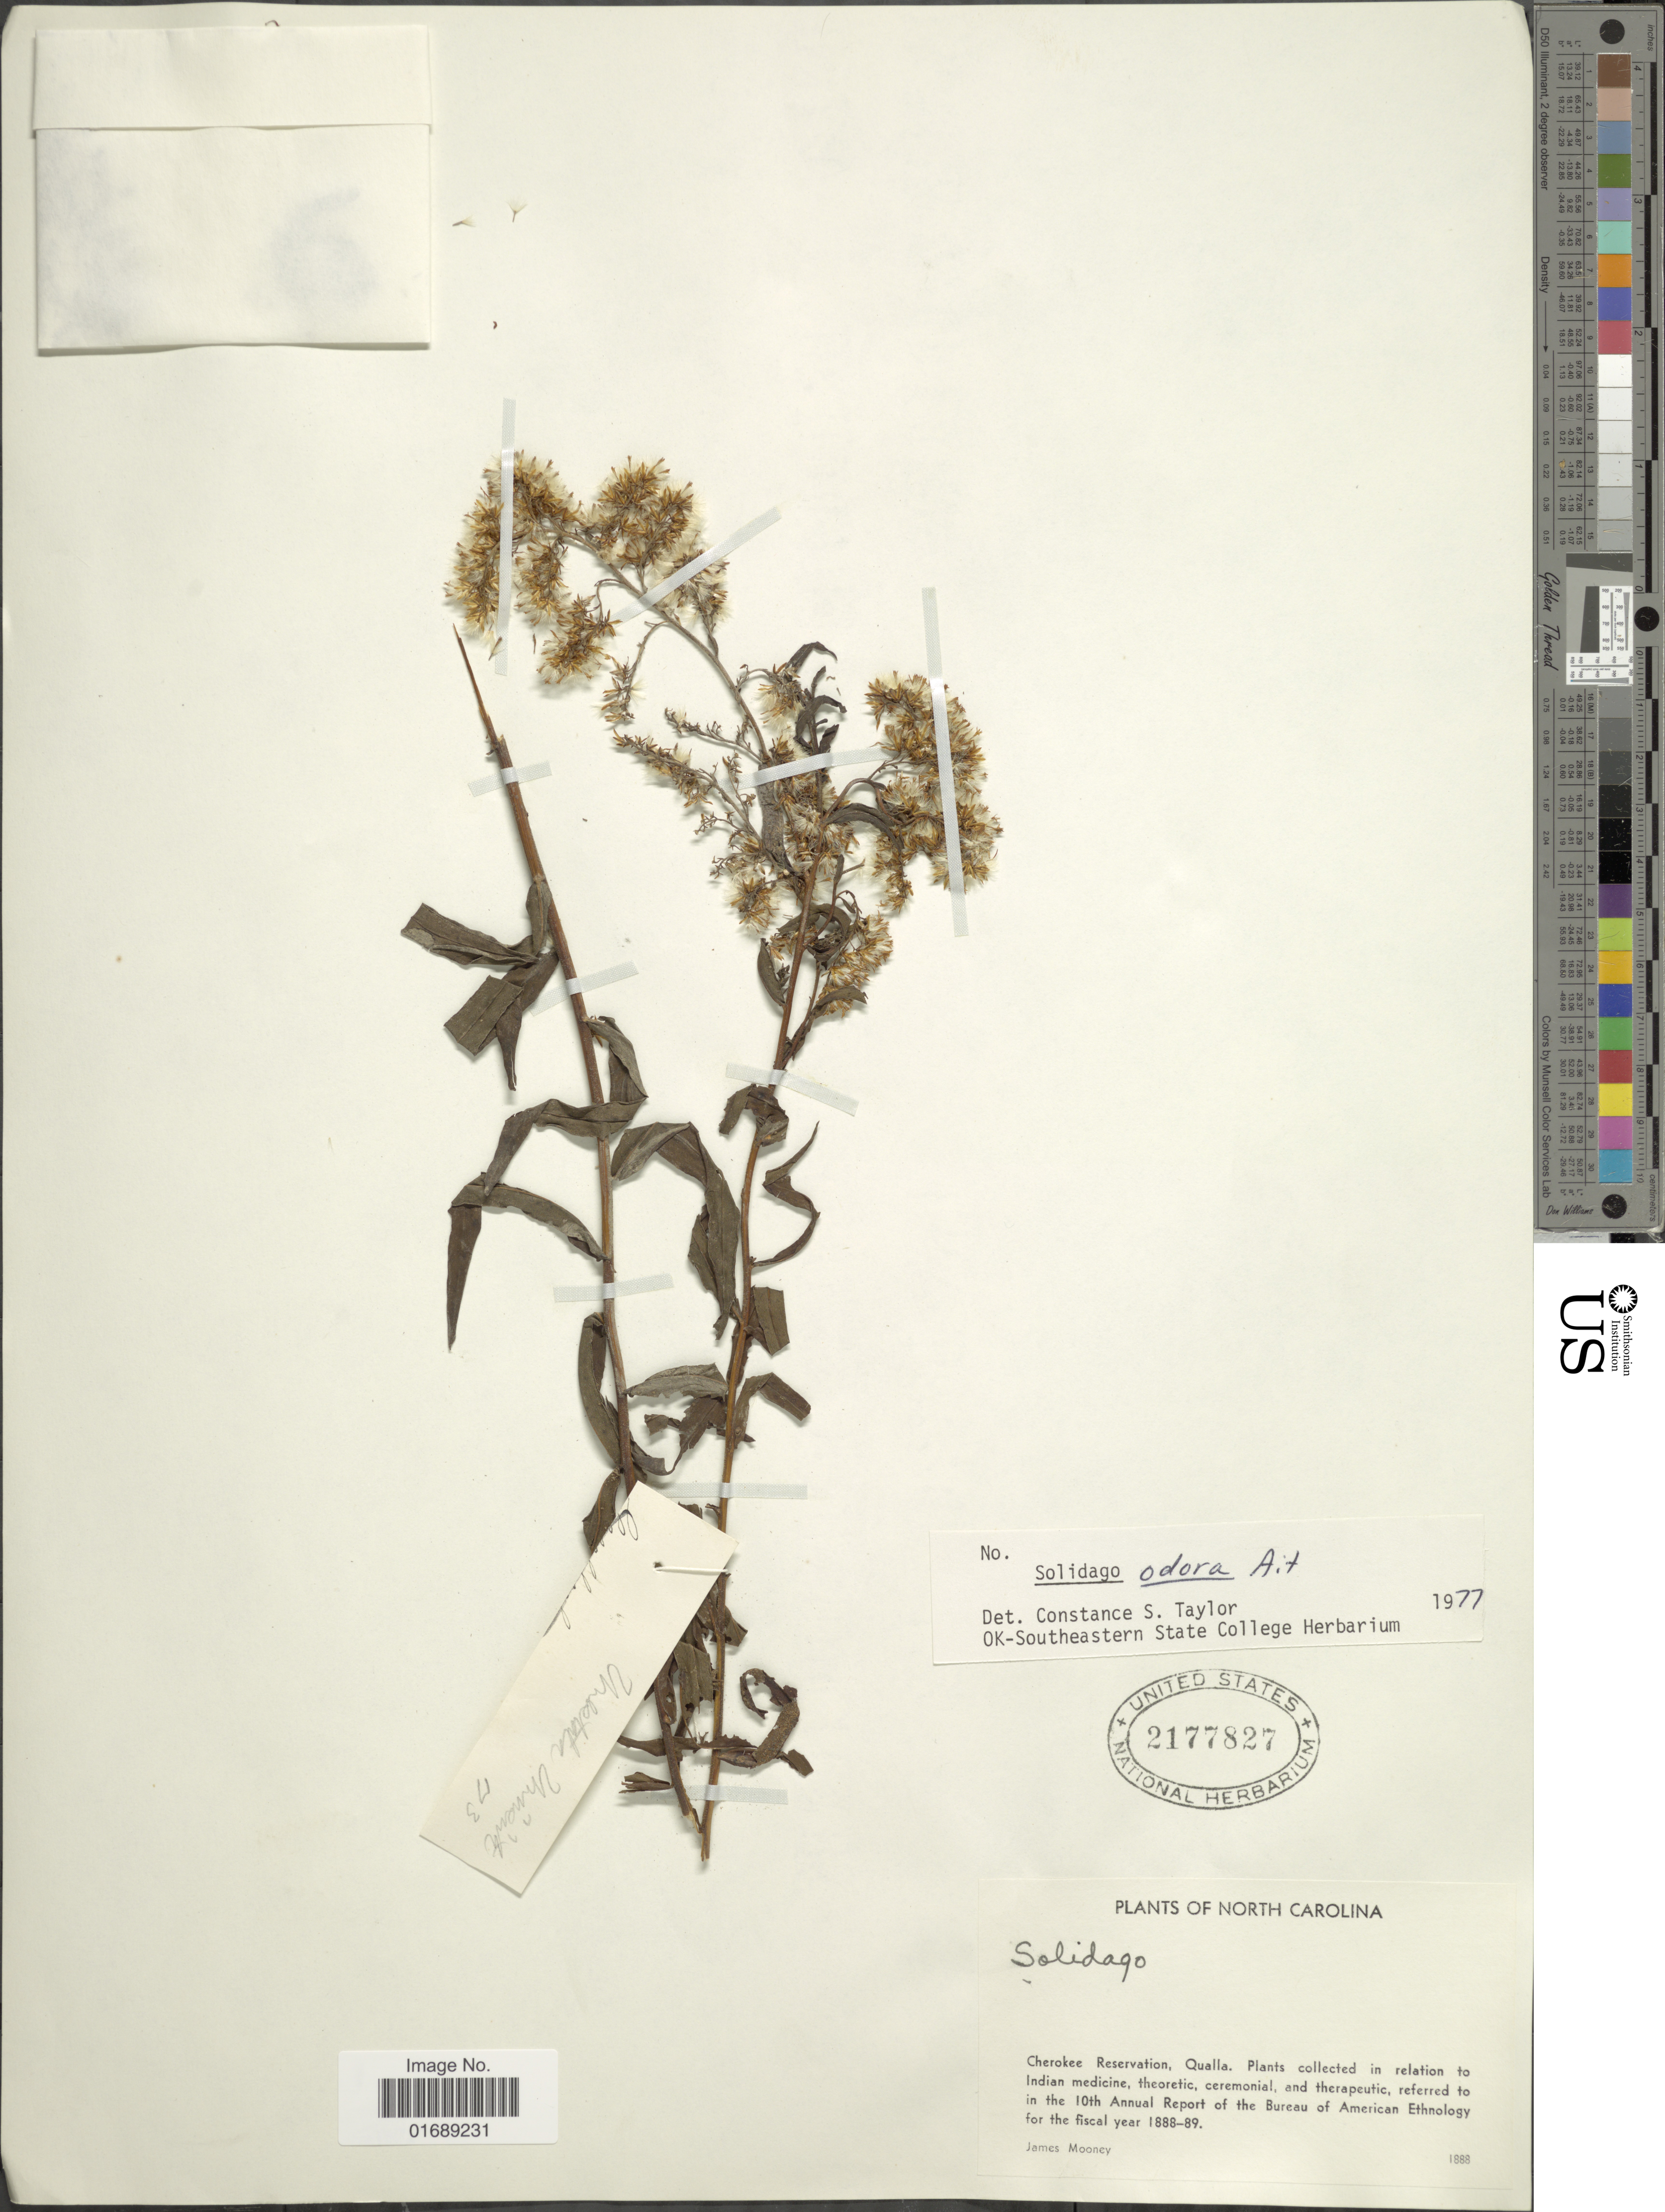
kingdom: Plantae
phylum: Tracheophyta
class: Magnoliopsida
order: Asterales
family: Asteraceae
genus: Solidago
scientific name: Solidago odora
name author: Aiton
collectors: J. Mooney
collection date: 1888/1889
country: United States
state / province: North Carolina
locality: Cherokee Reservation, Qualla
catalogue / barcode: US 2177827